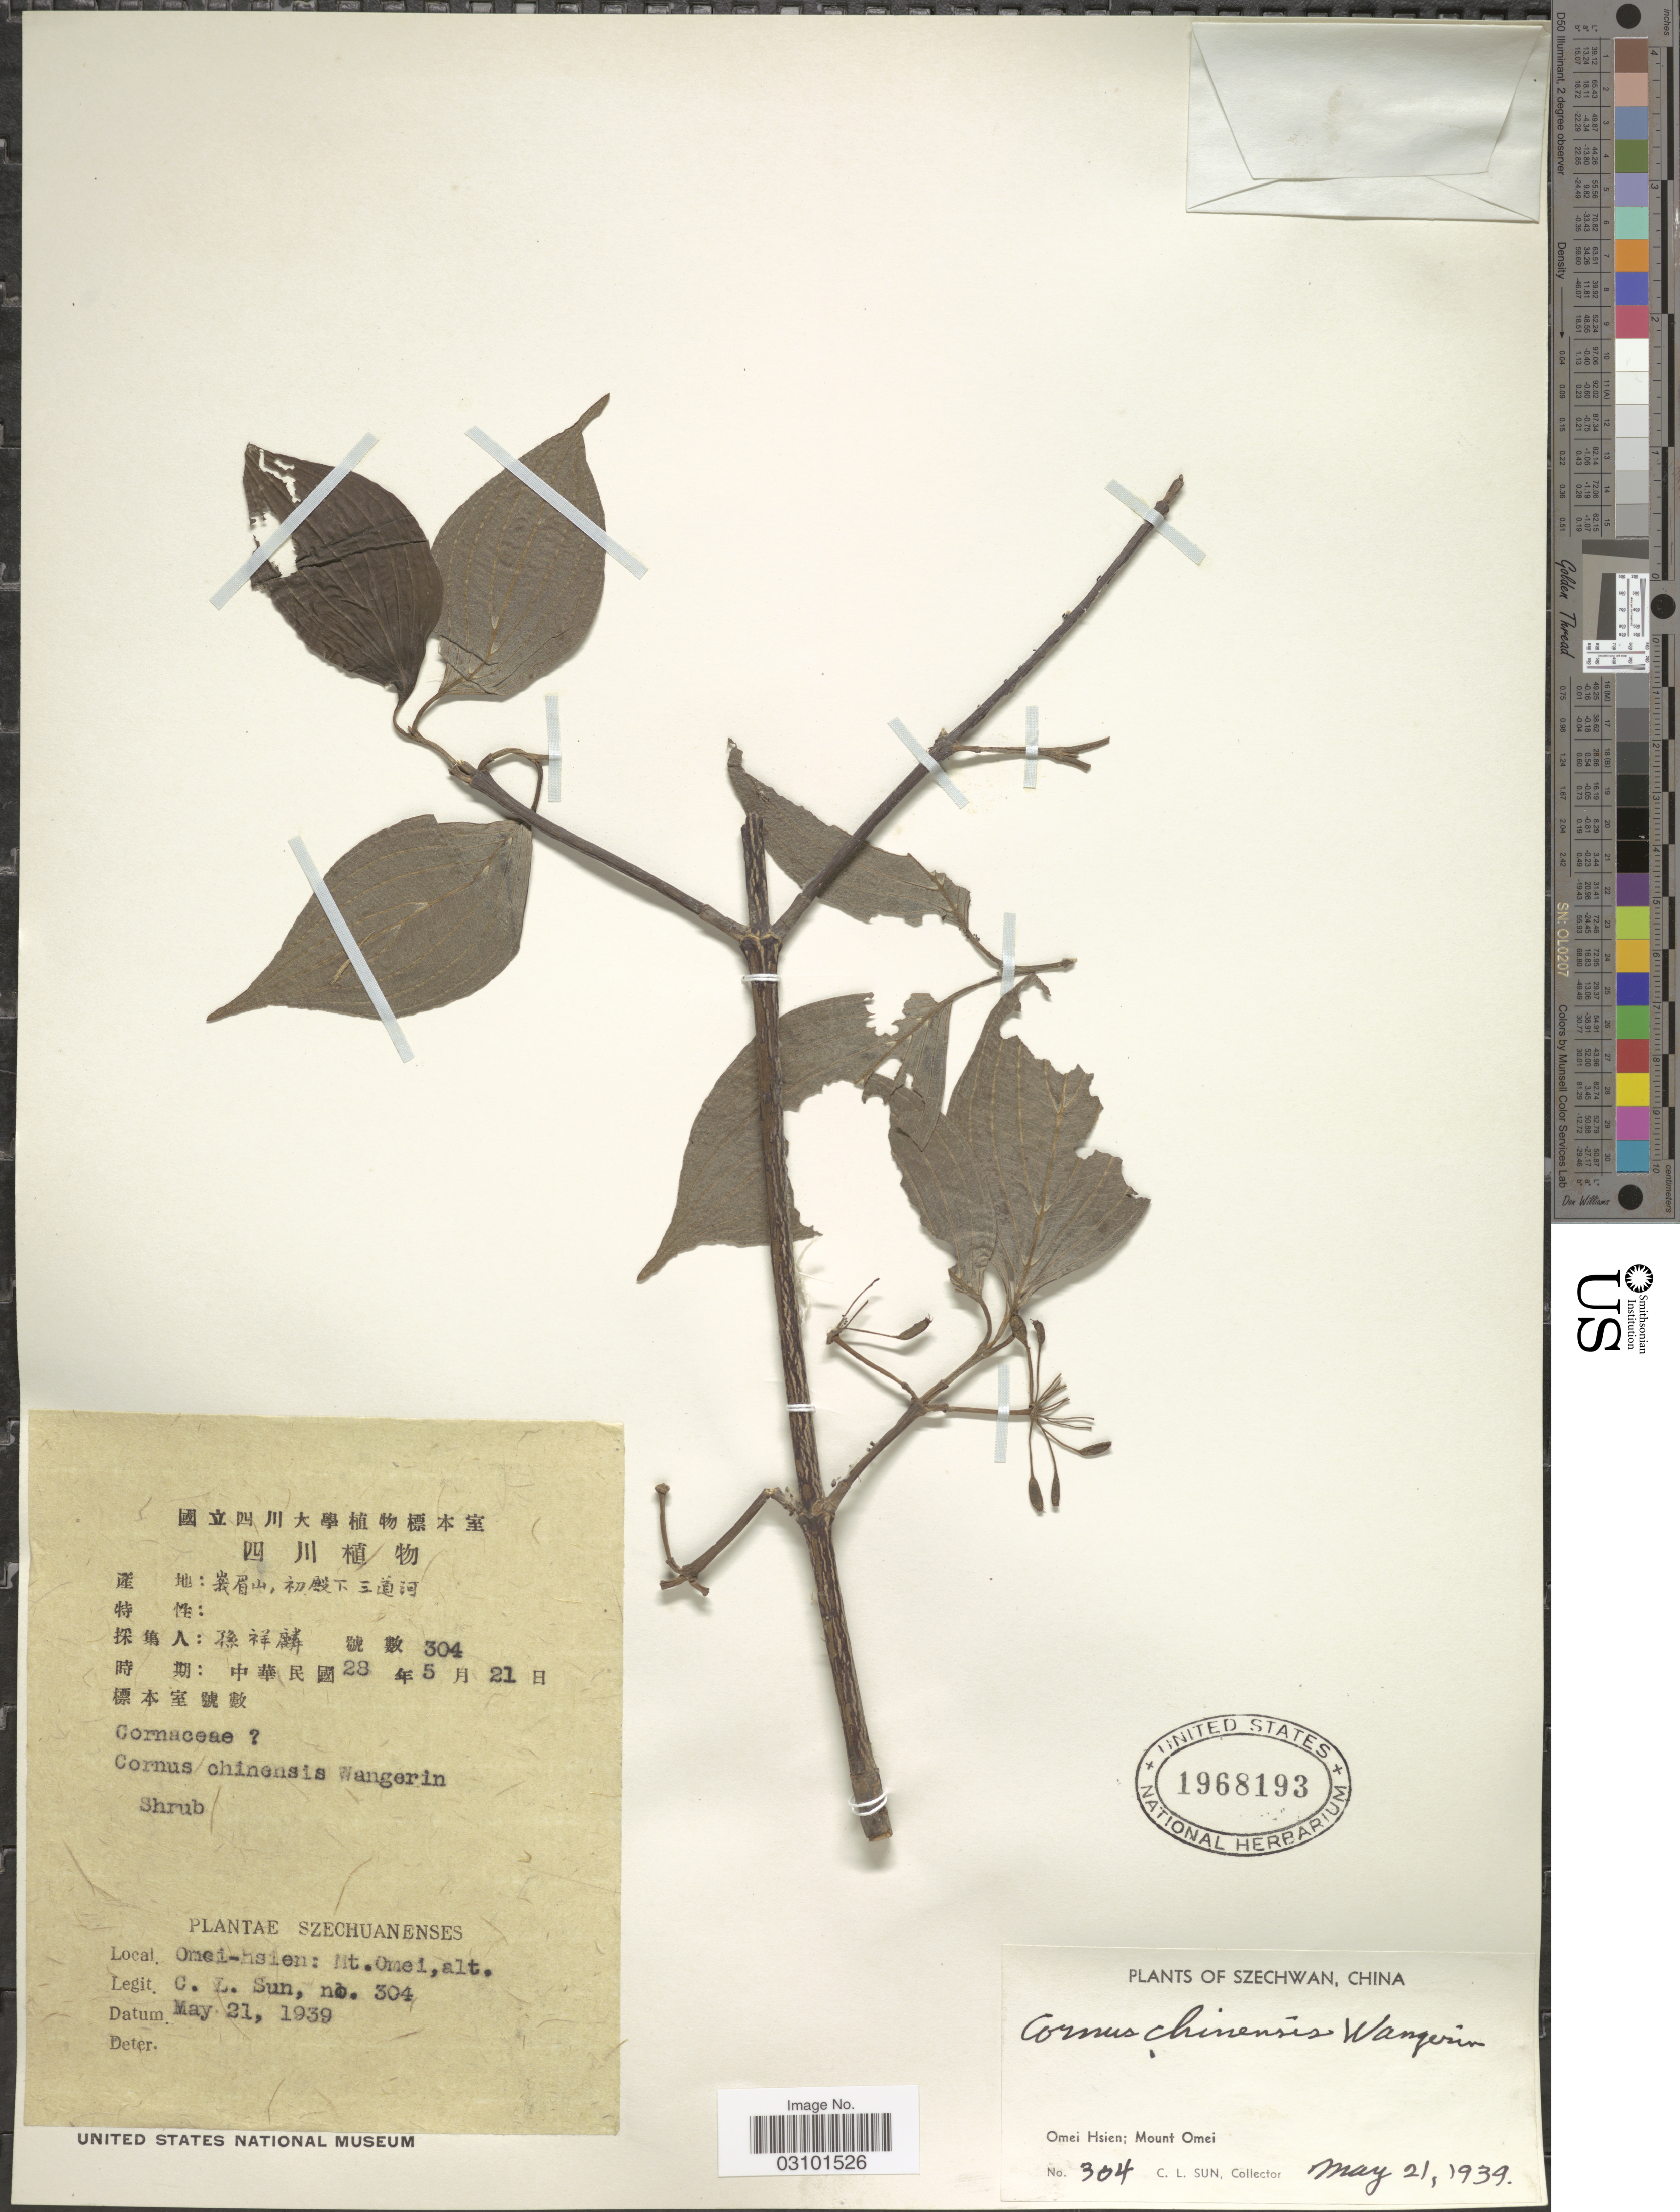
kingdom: Plantae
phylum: Tracheophyta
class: Magnoliopsida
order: Cornales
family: Cornaceae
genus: Cornus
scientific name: Cornus chinensis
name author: Wangerin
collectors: C. Sun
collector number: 304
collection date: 1939-05-21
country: China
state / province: Sichuan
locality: Szechwan. Omei Hsien; Mount Omei.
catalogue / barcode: US 1968193